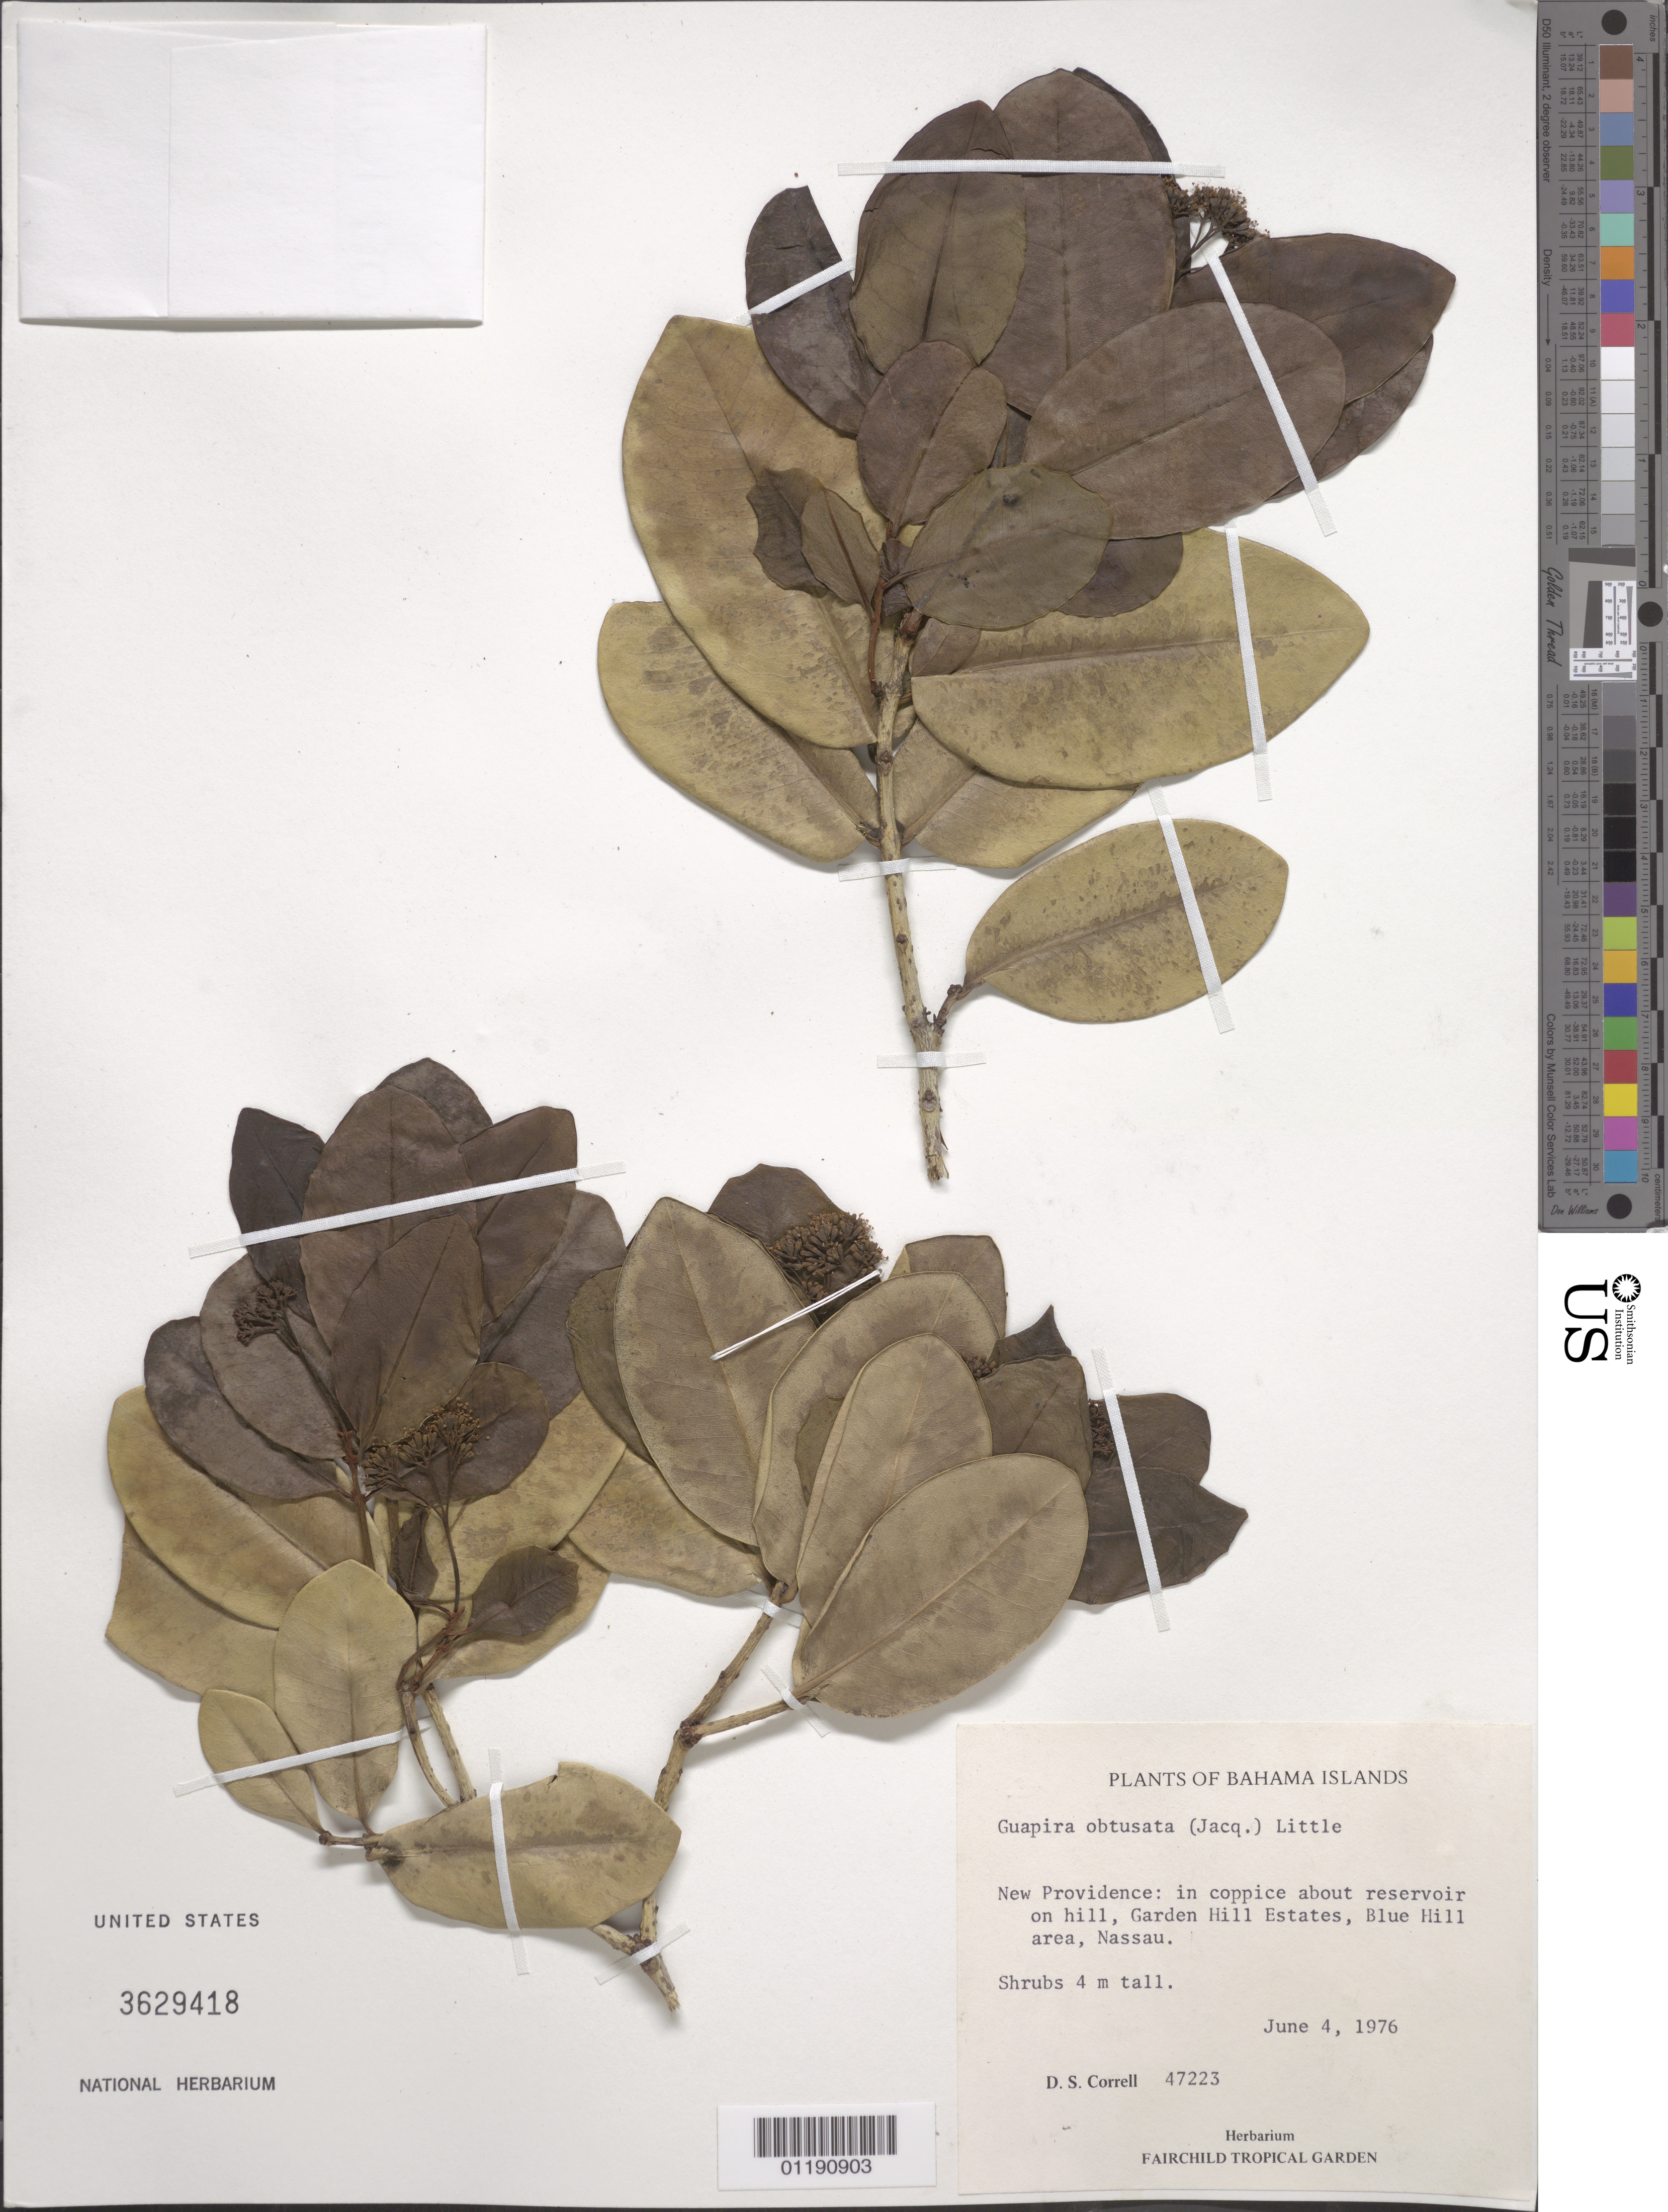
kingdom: Plantae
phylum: Tracheophyta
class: Magnoliopsida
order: Caryophyllales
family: Nyctaginaceae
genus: Guapira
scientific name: Guapira obtusata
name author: (Jacq.) Little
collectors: D. S. Correll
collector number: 47223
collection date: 1976-06-04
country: Bahamas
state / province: New Providence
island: New Providence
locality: New Providence: in coppice about reservoir on hill, Garden Hill Estates, Blue Hill area, Nassau.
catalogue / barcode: US 3629418